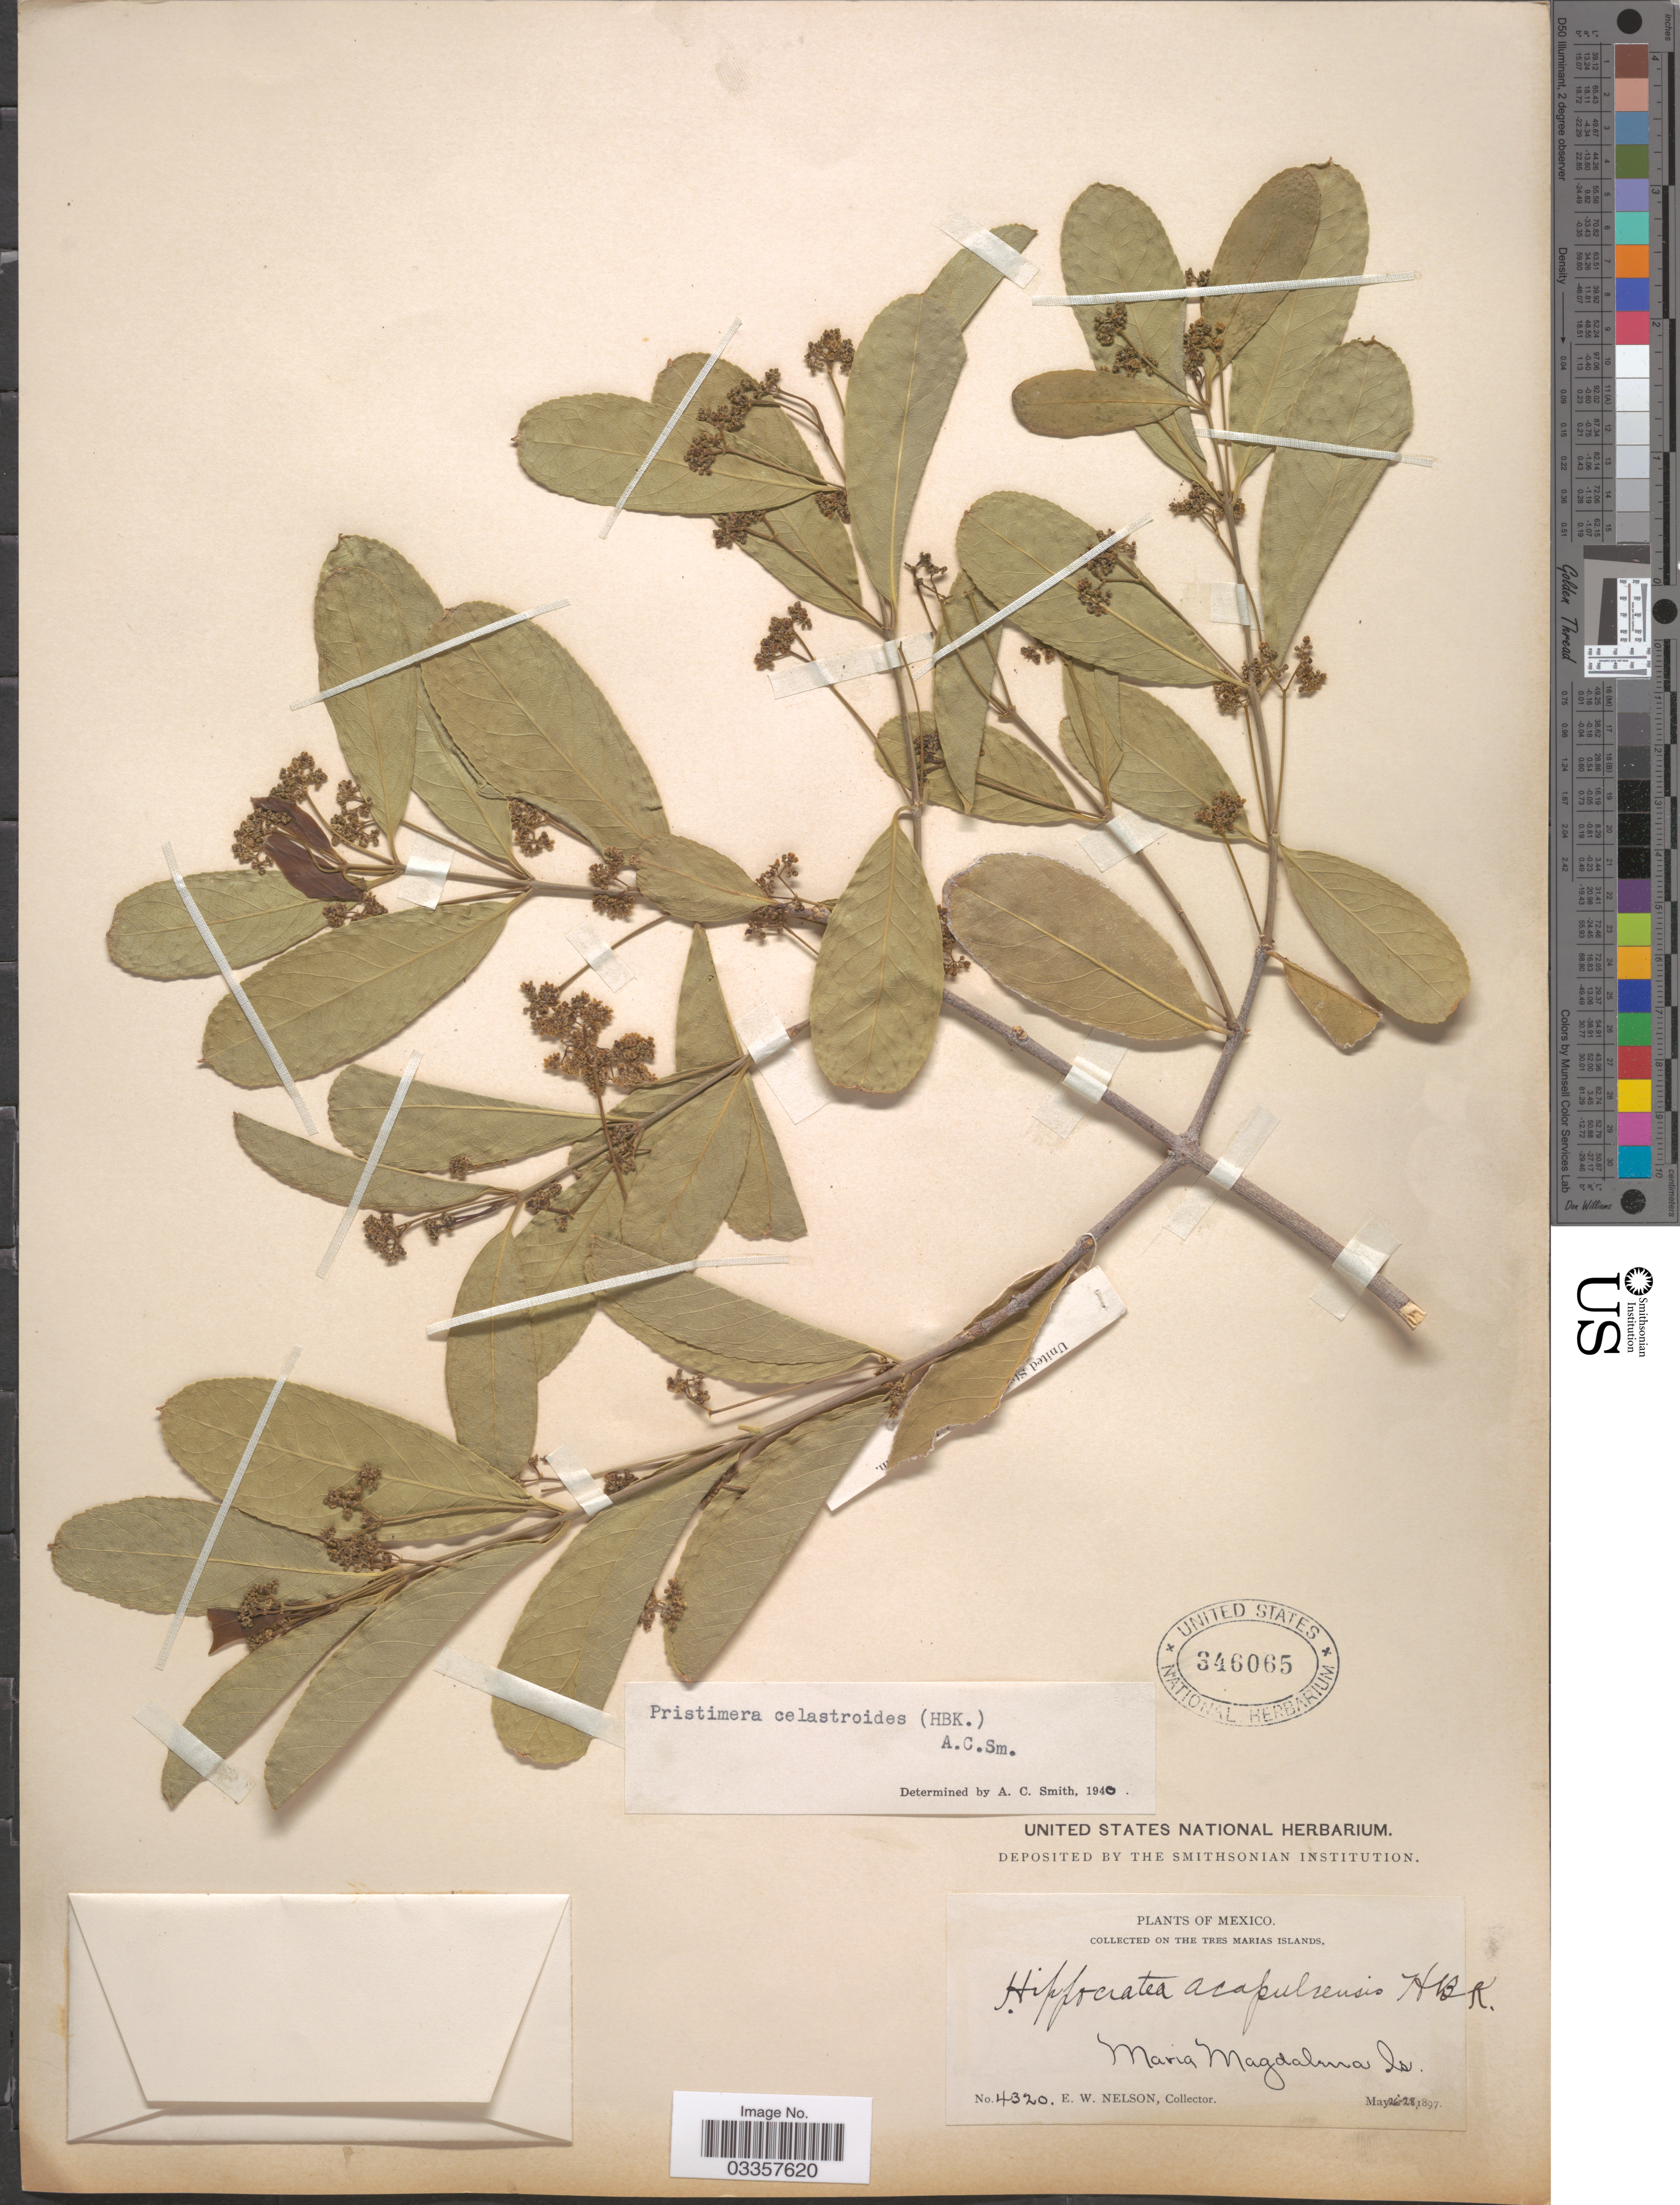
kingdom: Plantae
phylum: Tracheophyta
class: Magnoliopsida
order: Celastrales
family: Celastraceae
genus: Pristimera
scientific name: Pristimera celastroides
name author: (Kunth) A.C. Sm.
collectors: E. W. Nelson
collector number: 4320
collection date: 1897-05-26/1897-05-28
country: Mexico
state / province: Nayarit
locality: On the Tres Marias Islands. Maria Magdalena Is.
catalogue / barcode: US 346065